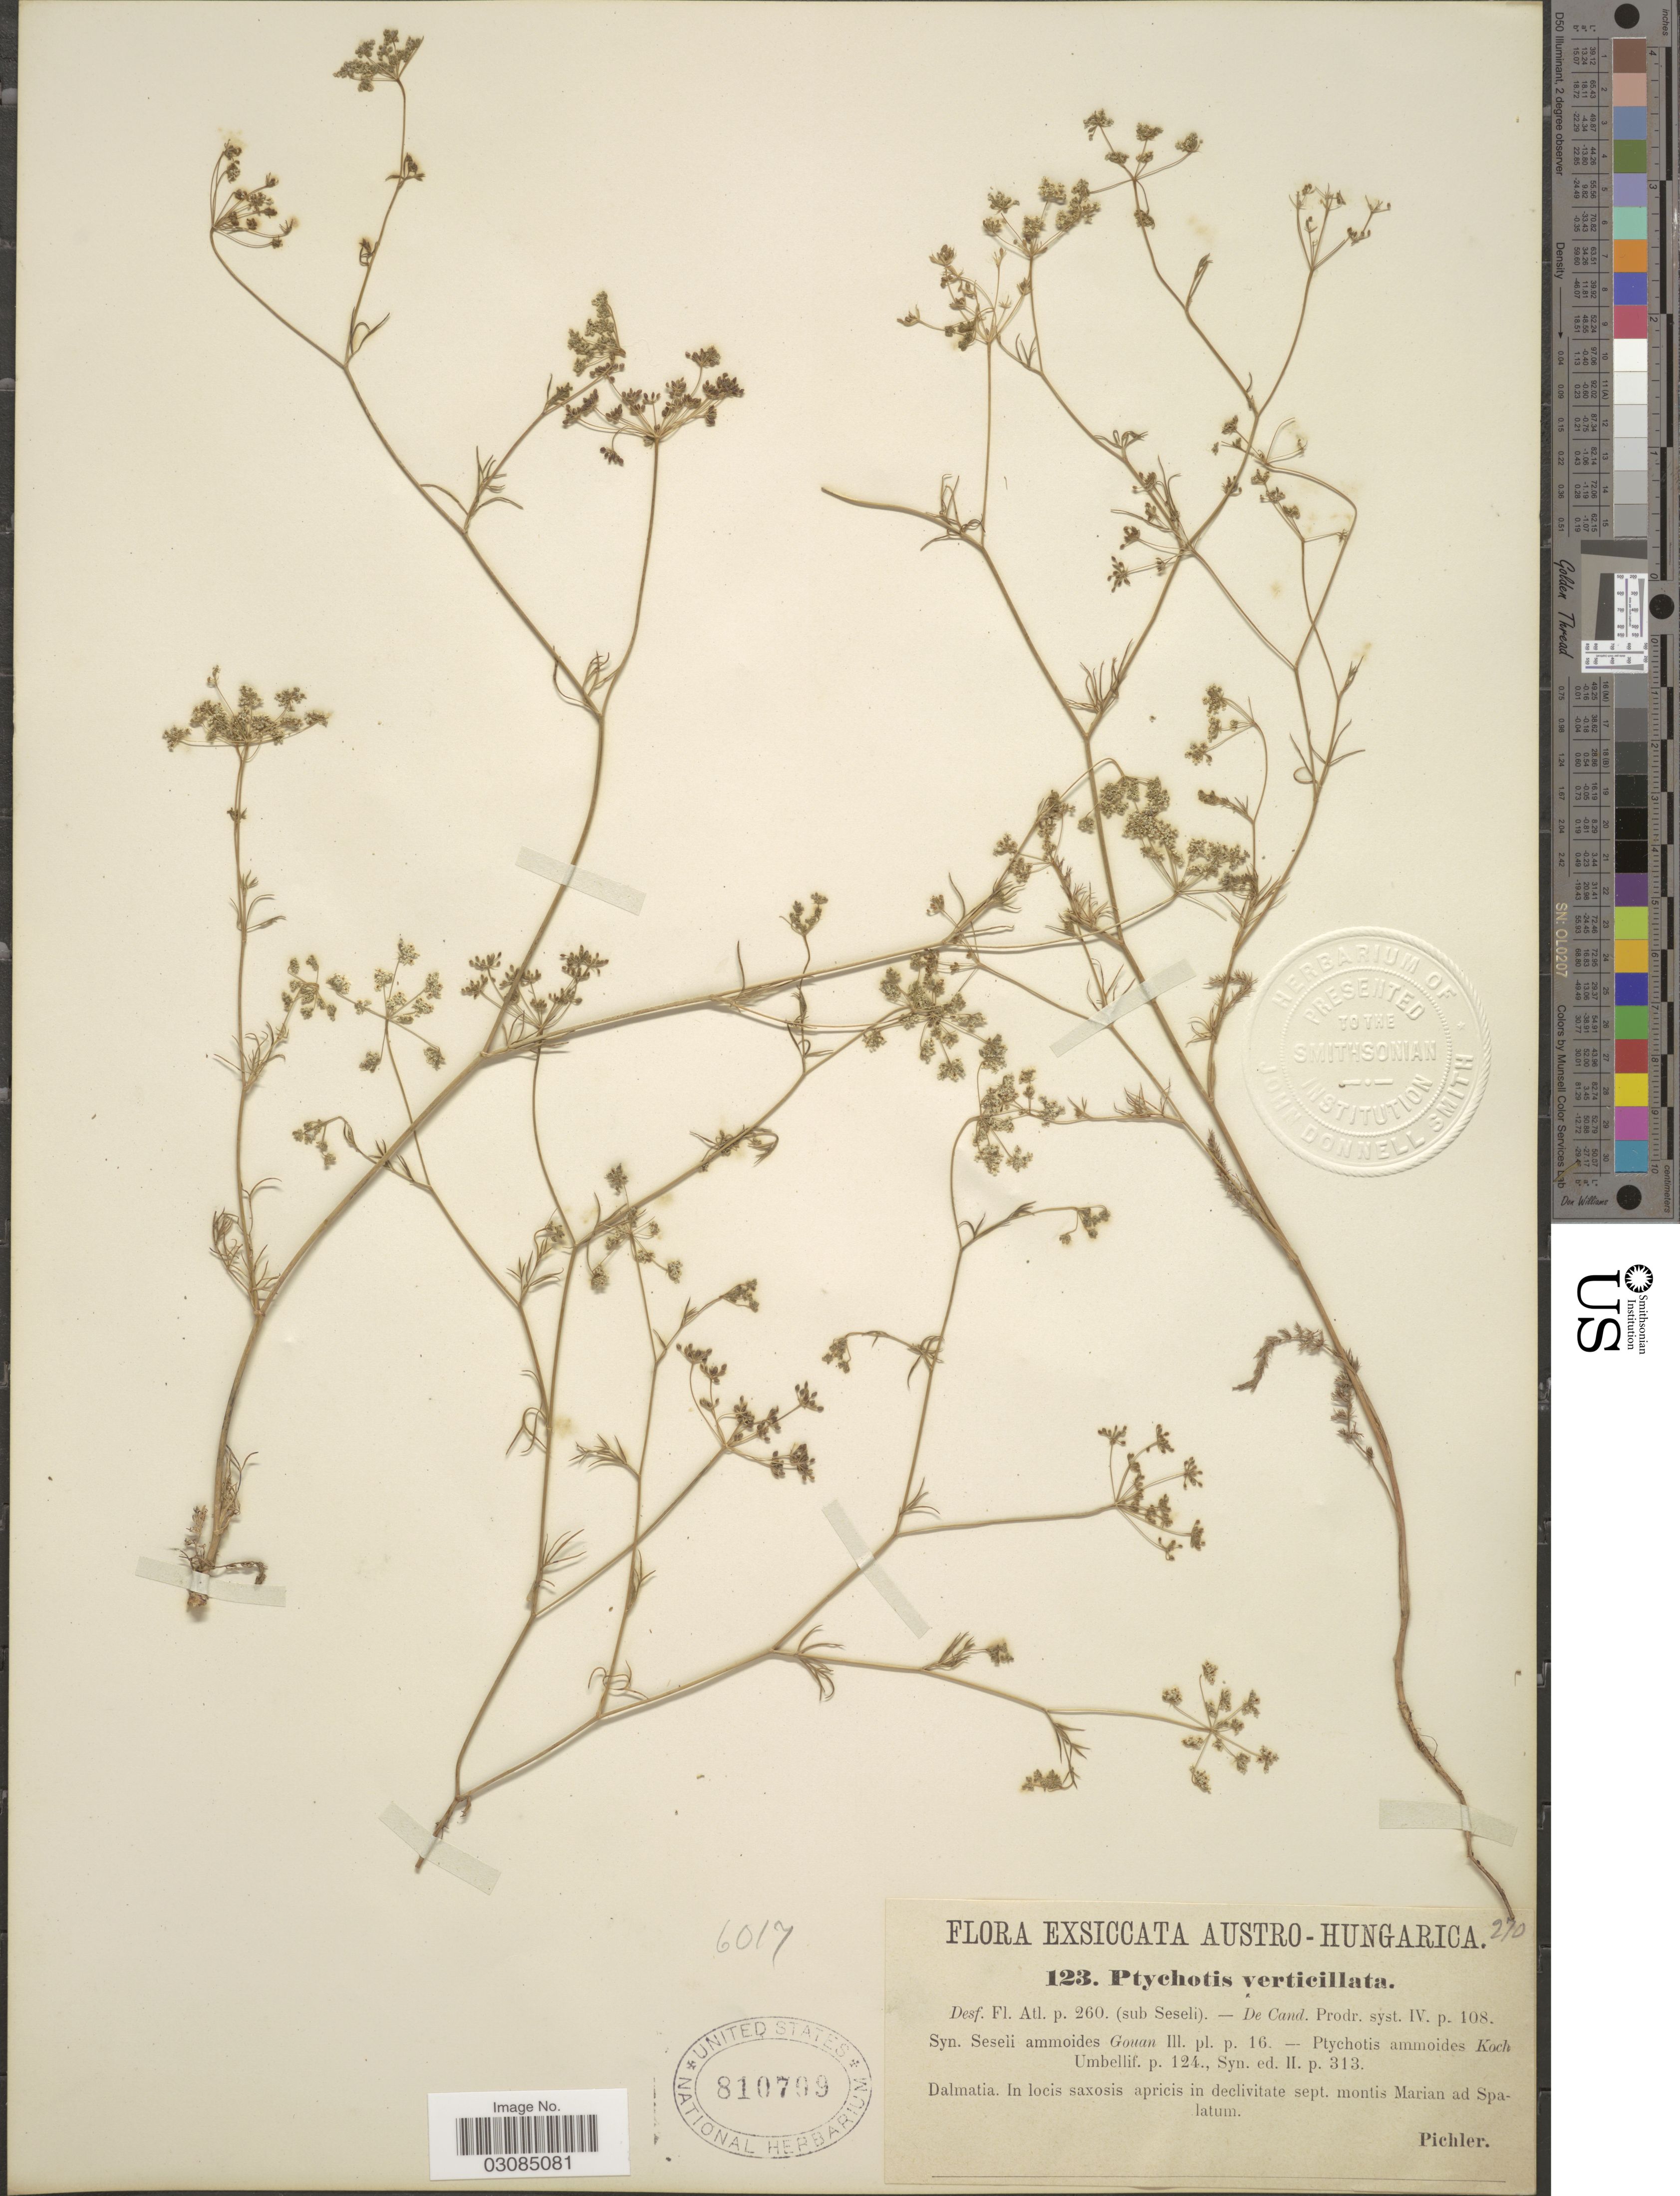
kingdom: Plantae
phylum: Tracheophyta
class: Magnoliopsida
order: Apiales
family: Apiaceae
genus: Ptychotis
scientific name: Ptychotis verticillata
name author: Duby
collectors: Pichler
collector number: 123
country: Croatia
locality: Austro-Hungarica. Dalmatia. In locis saxosis apricis in declivitate sept. montis Marian ad Spalatum.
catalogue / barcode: US 810799